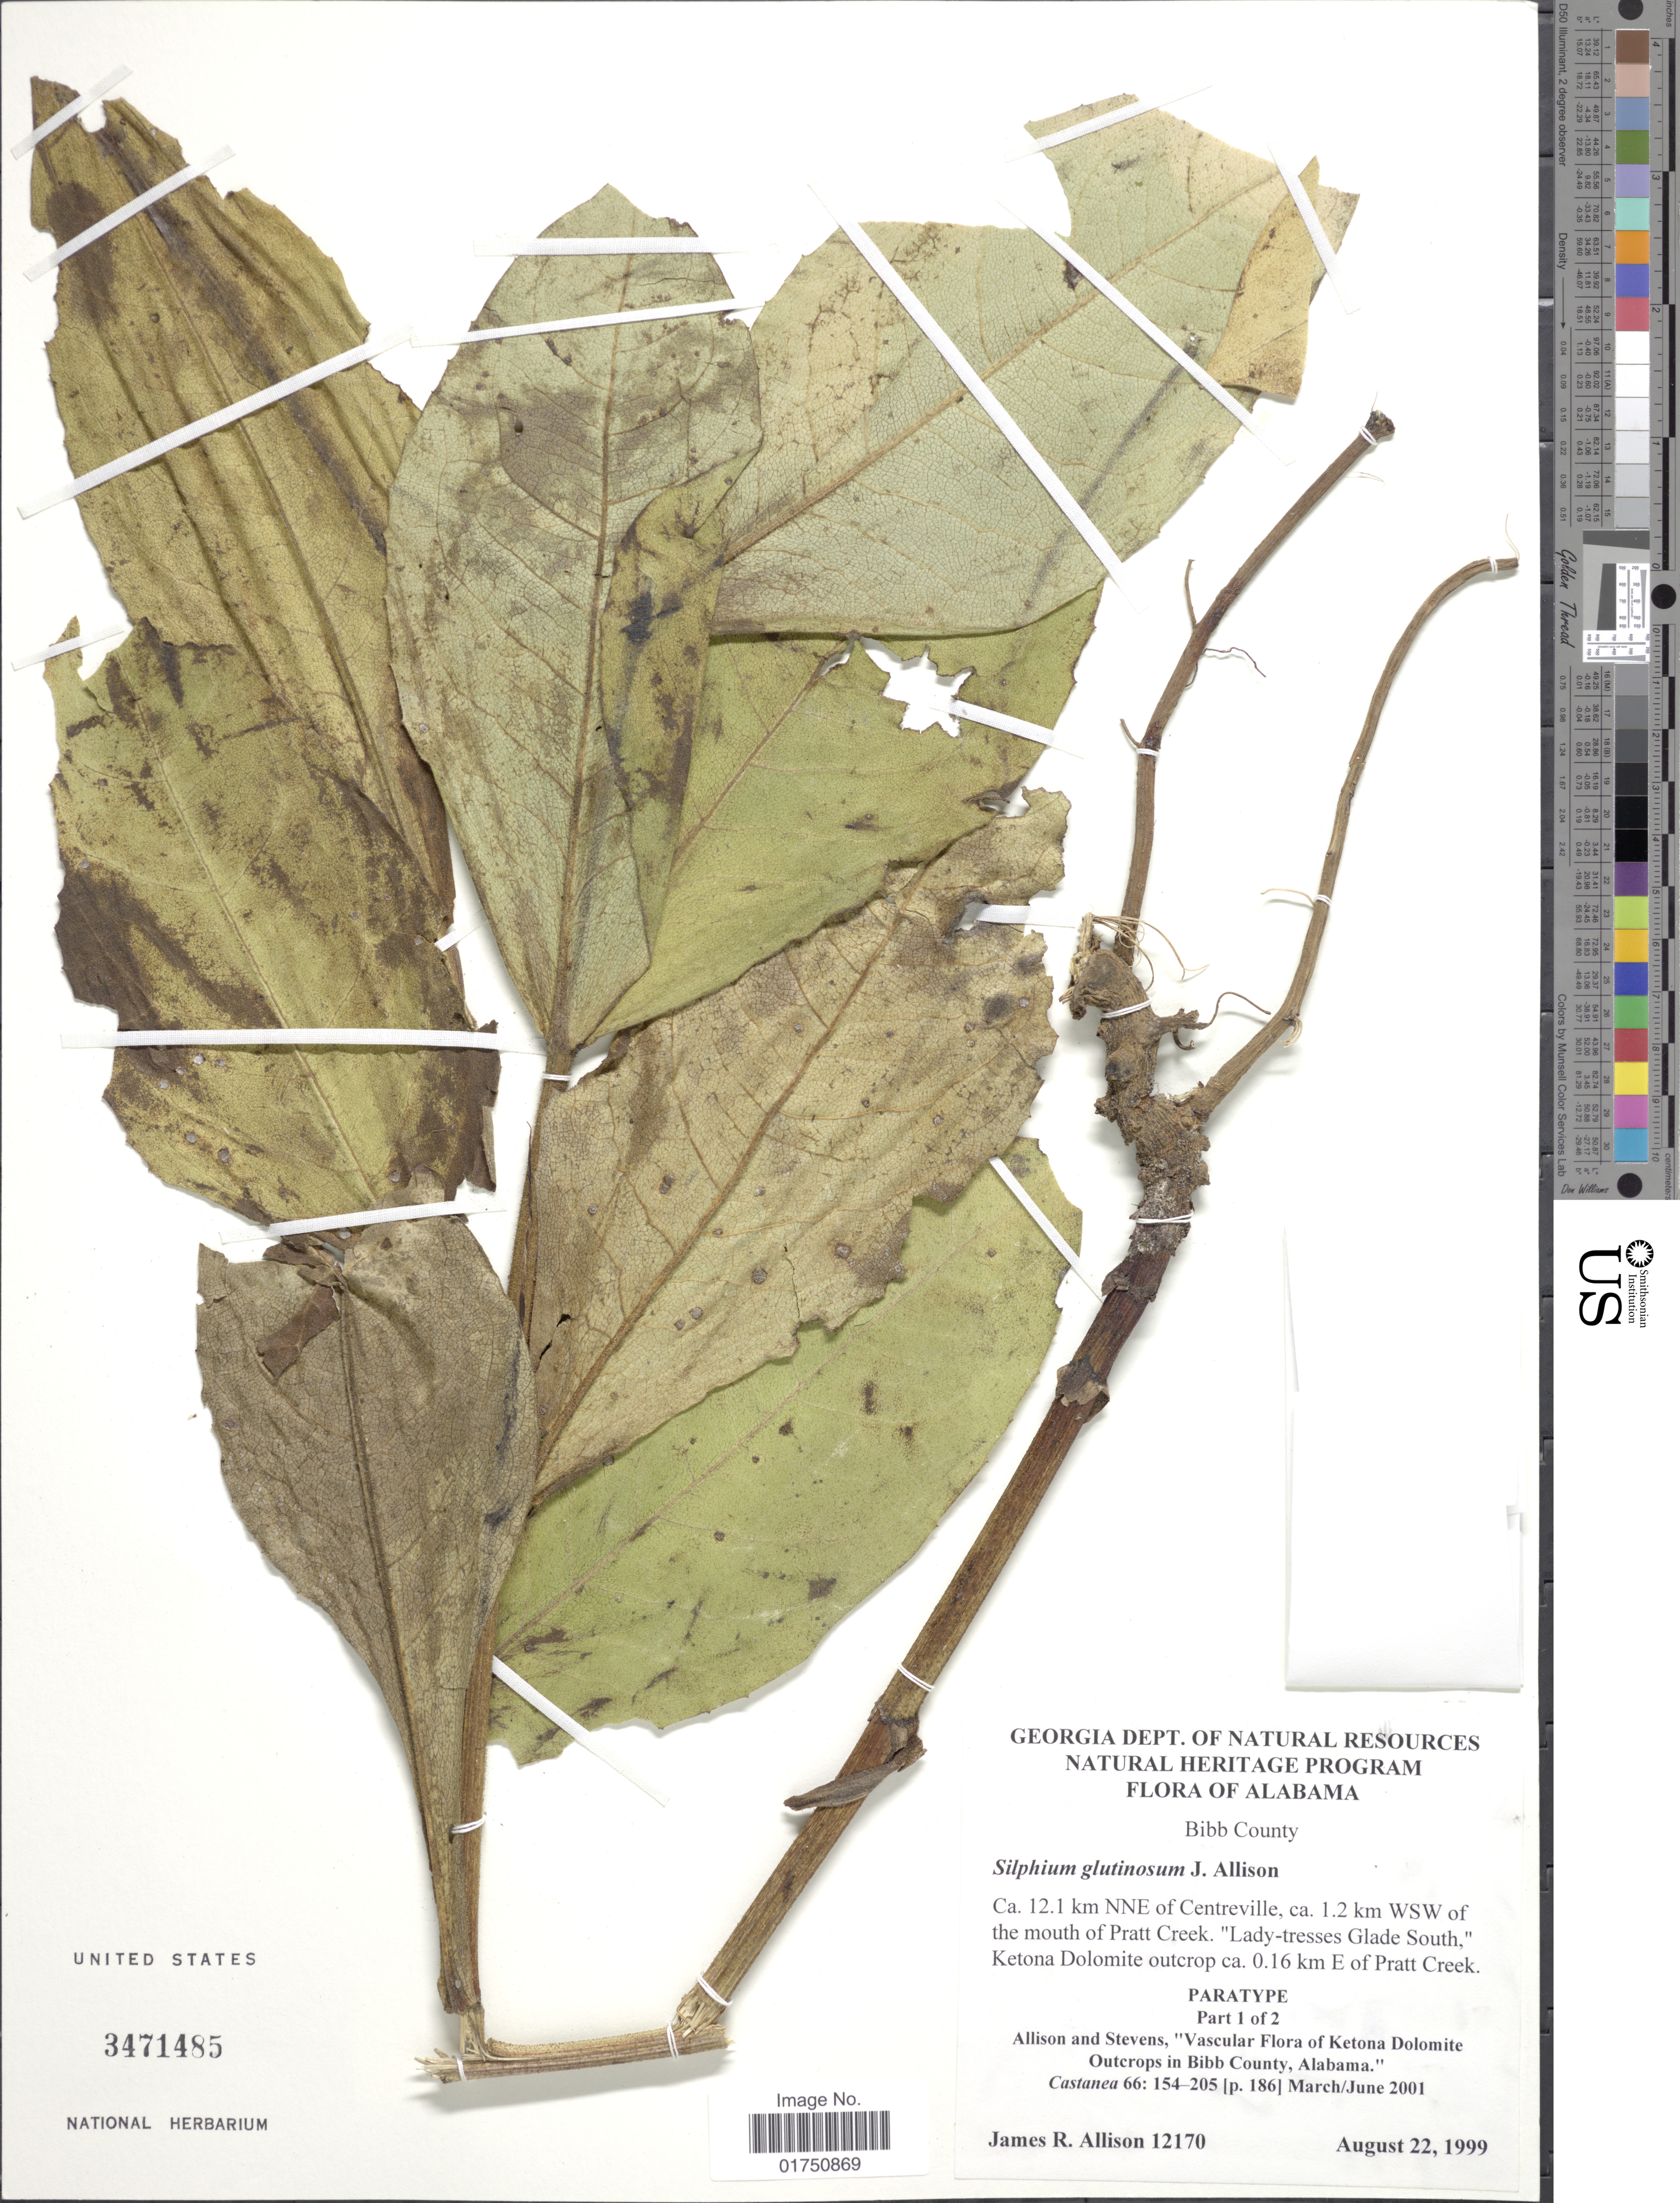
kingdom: Plantae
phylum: Tracheophyta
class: Magnoliopsida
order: Asterales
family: Asteraceae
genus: Silphium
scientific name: Silphium glutinosum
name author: J.R. Allison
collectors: J. R. Allison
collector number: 12170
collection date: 1999-08-22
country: United States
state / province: Alabama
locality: Bibb County. Ca. 12.1 km NNE of Centreville, ca. 1.2 km WSW of the mouth of Pratt Creek. "Lady-tresses Glade South", Ketona Dolomite outcrop ca. 0.16 km E of Pratt Creek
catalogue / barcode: US 3471485